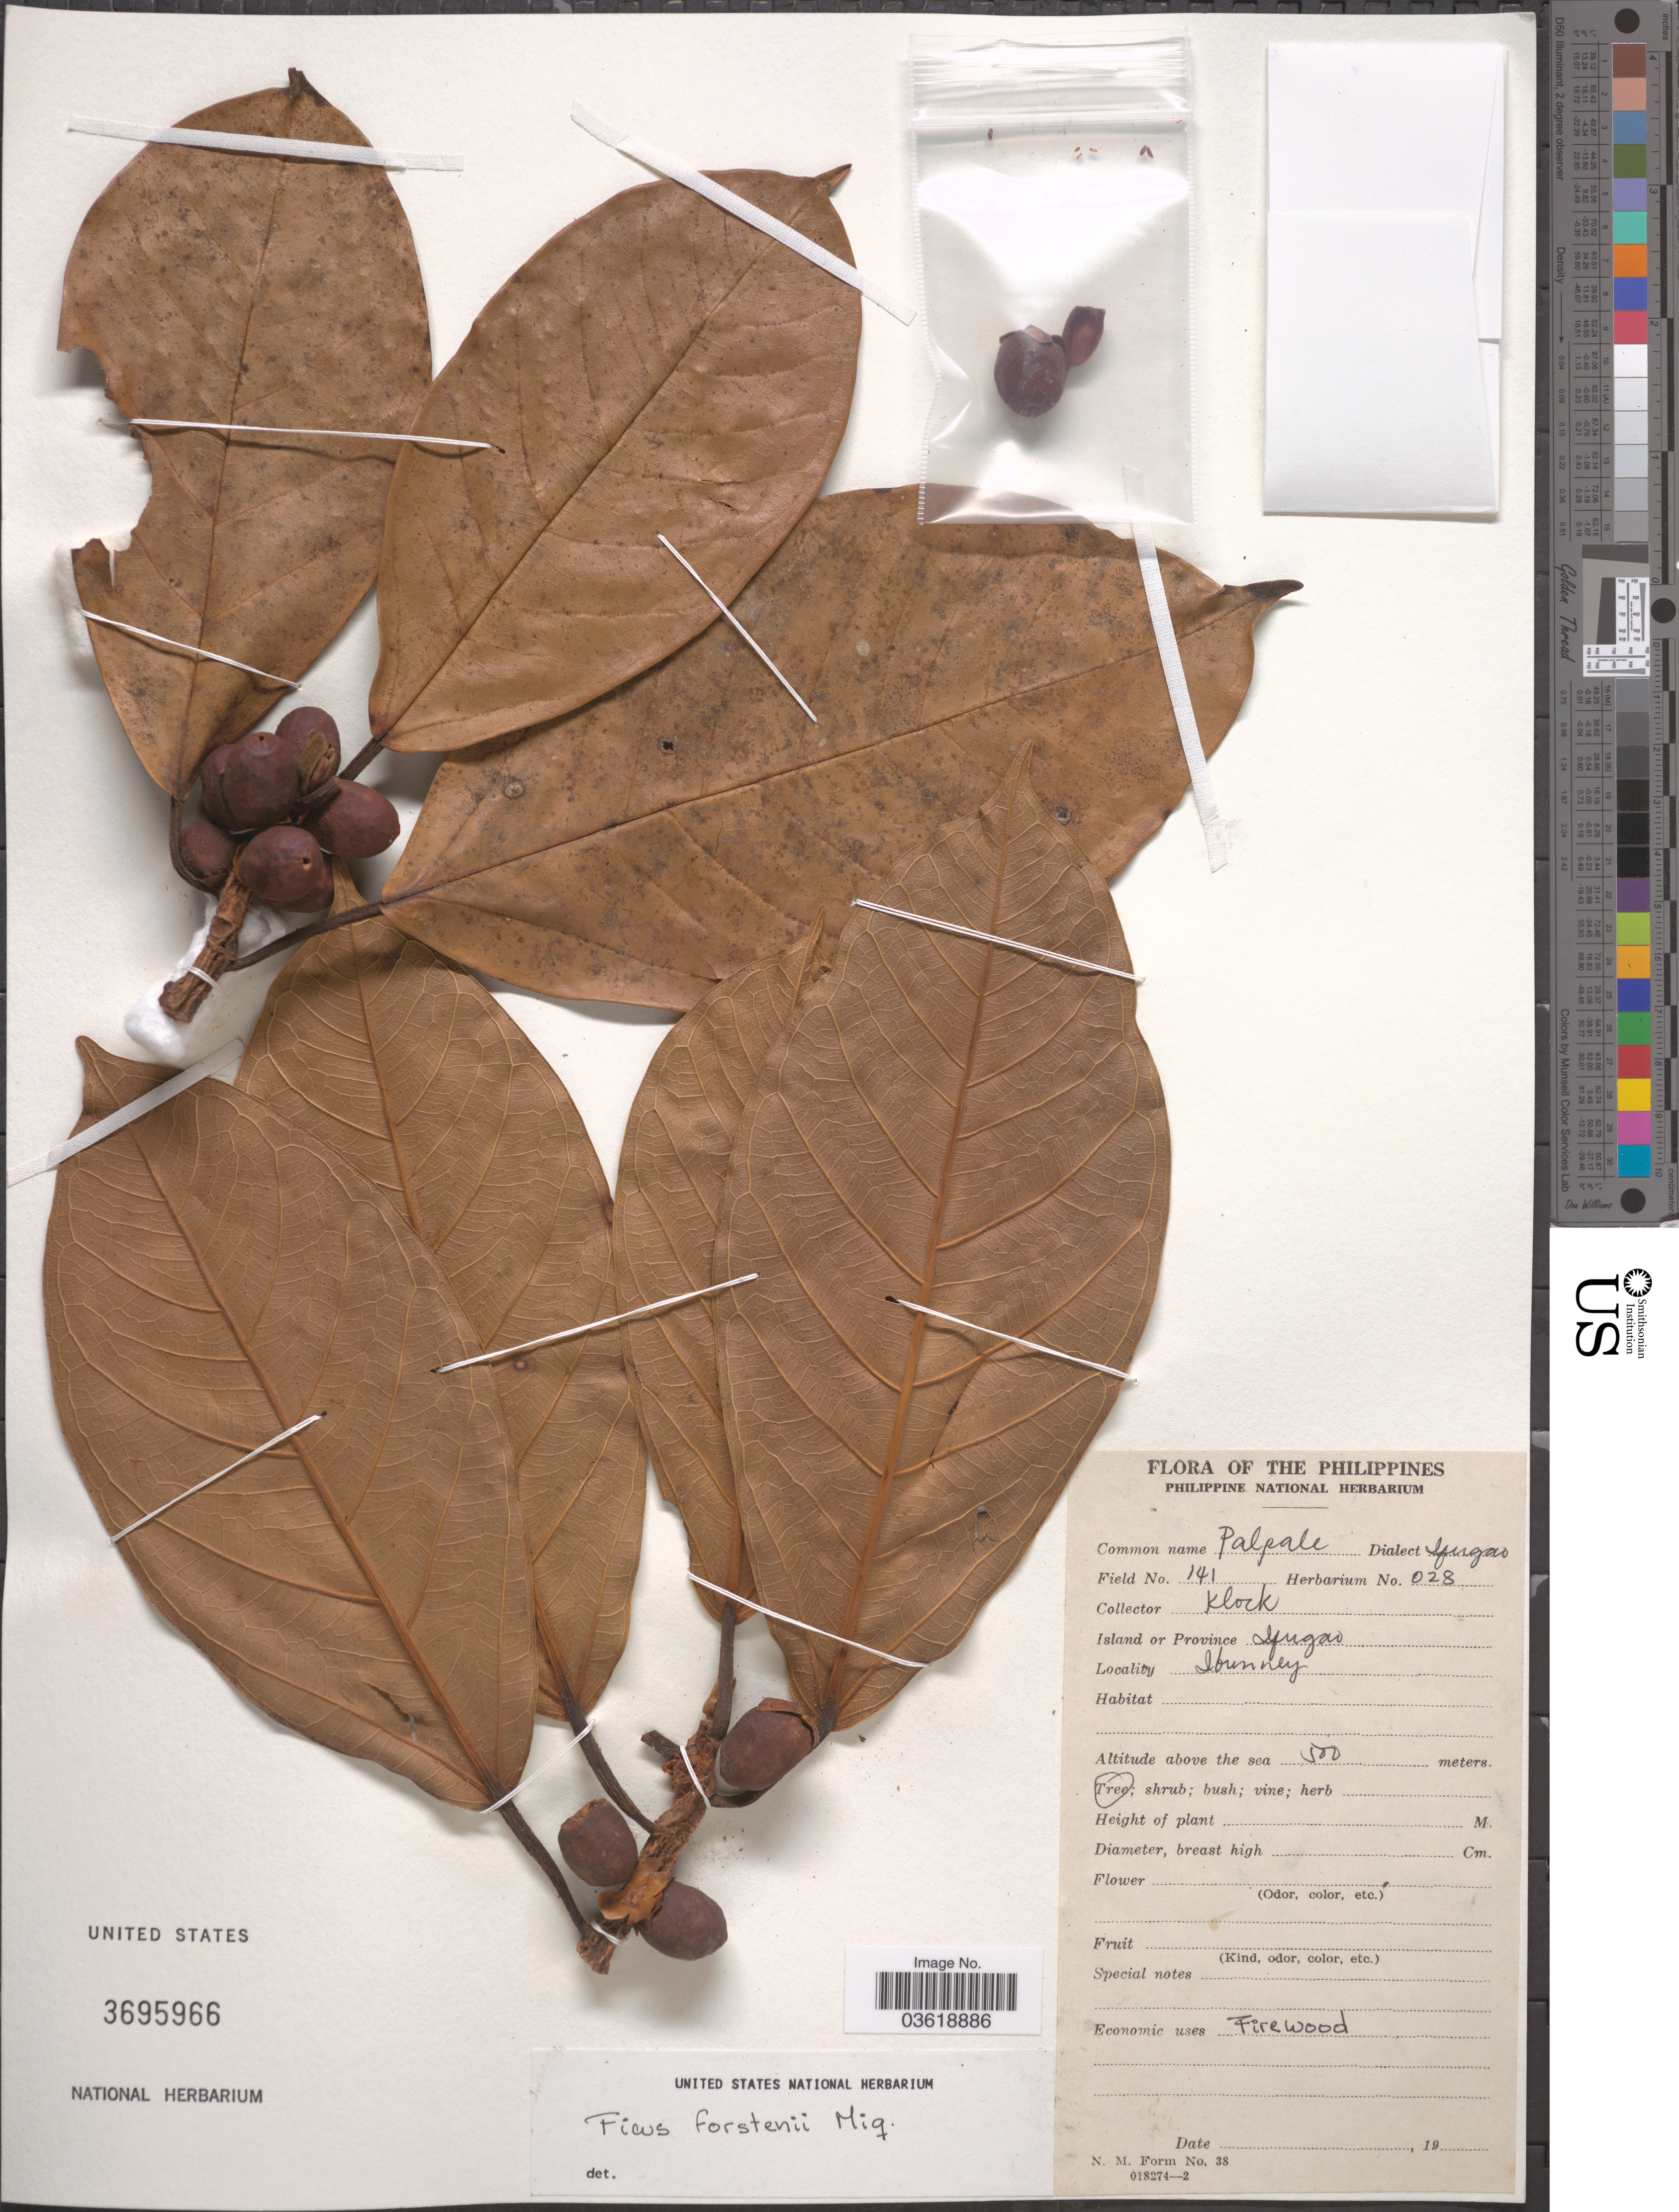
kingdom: Plantae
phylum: Tracheophyta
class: Magnoliopsida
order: Rosales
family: Moraceae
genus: Ficus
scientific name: Ficus forstenii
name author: Miq.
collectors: Klock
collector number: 141/028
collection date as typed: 19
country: Philippines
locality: Island or Province Ifugao. Ibunney.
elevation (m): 500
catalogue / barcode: US 3695966